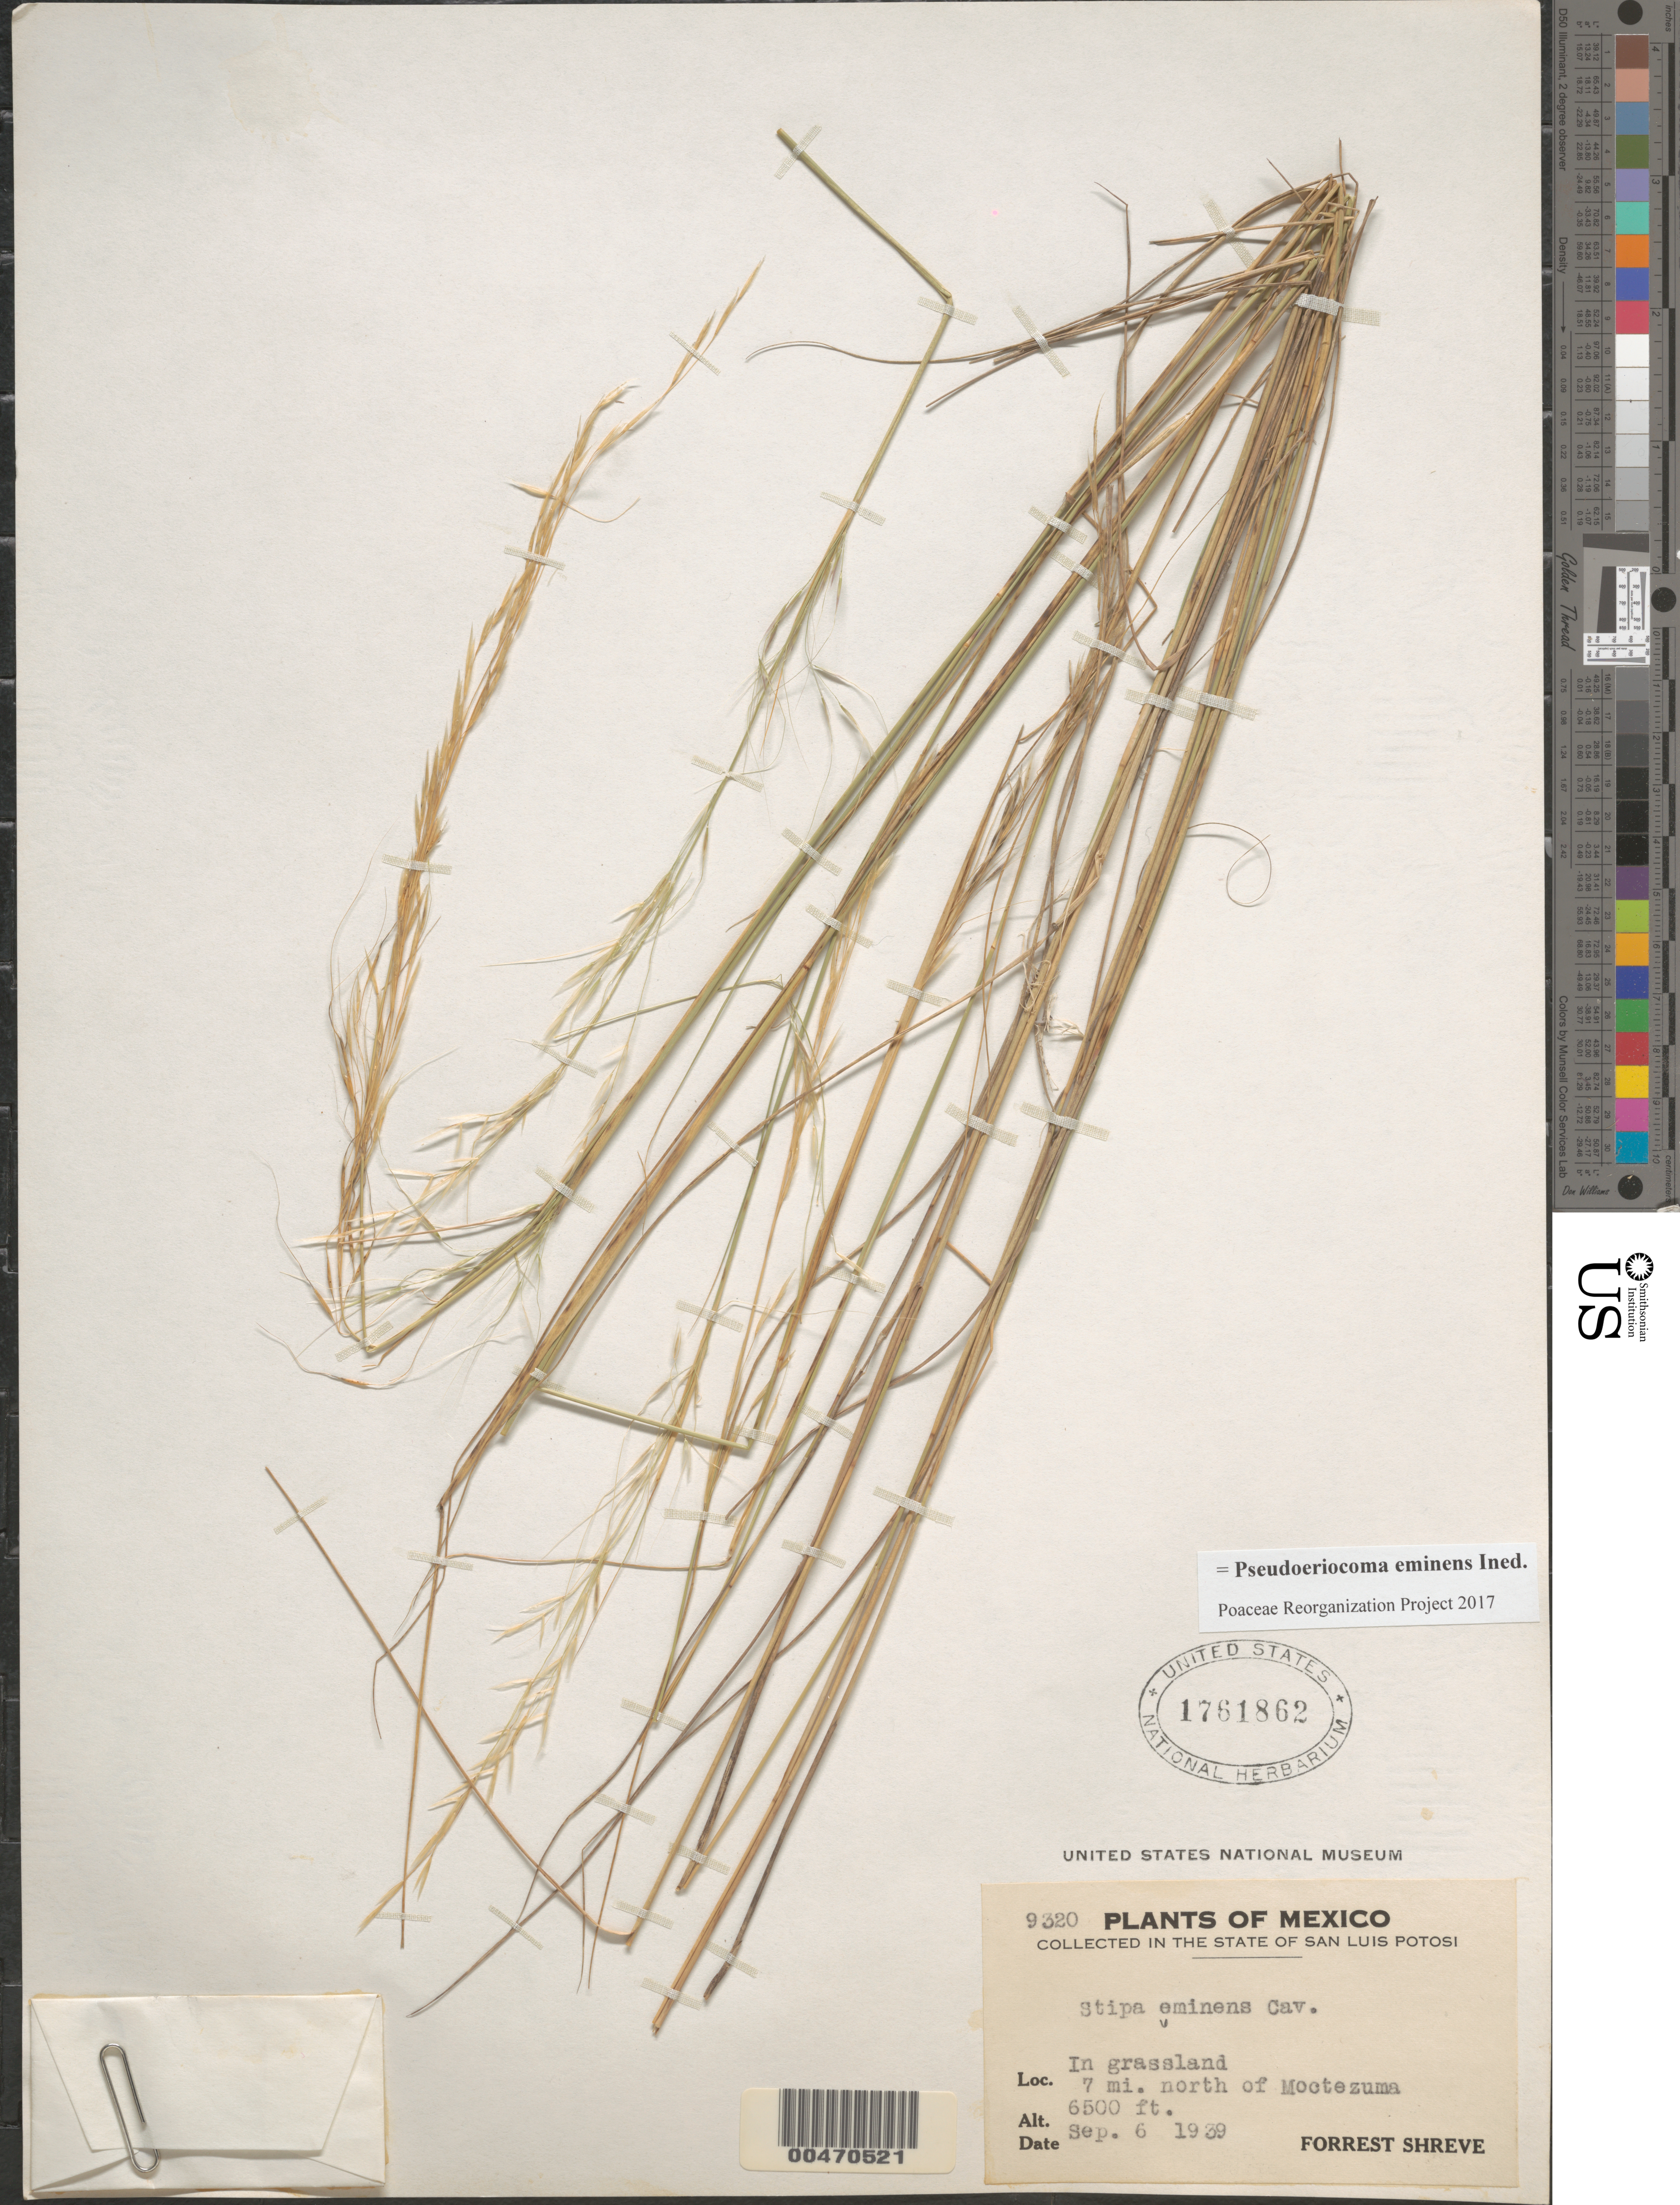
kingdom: Plantae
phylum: Tracheophyta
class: Liliopsida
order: Poales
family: Poaceae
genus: Pseudoeriocoma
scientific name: Pseudoeriocoma eminens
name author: (Cav.) Romasch.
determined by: Poaceae Reorganization Project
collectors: F. Shreve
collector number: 9320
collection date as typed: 6 Sep 1939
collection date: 1939-09-06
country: Mexico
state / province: San Luis Potosi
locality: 7 mi N of Moctezuma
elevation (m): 1981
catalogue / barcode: US 1761862